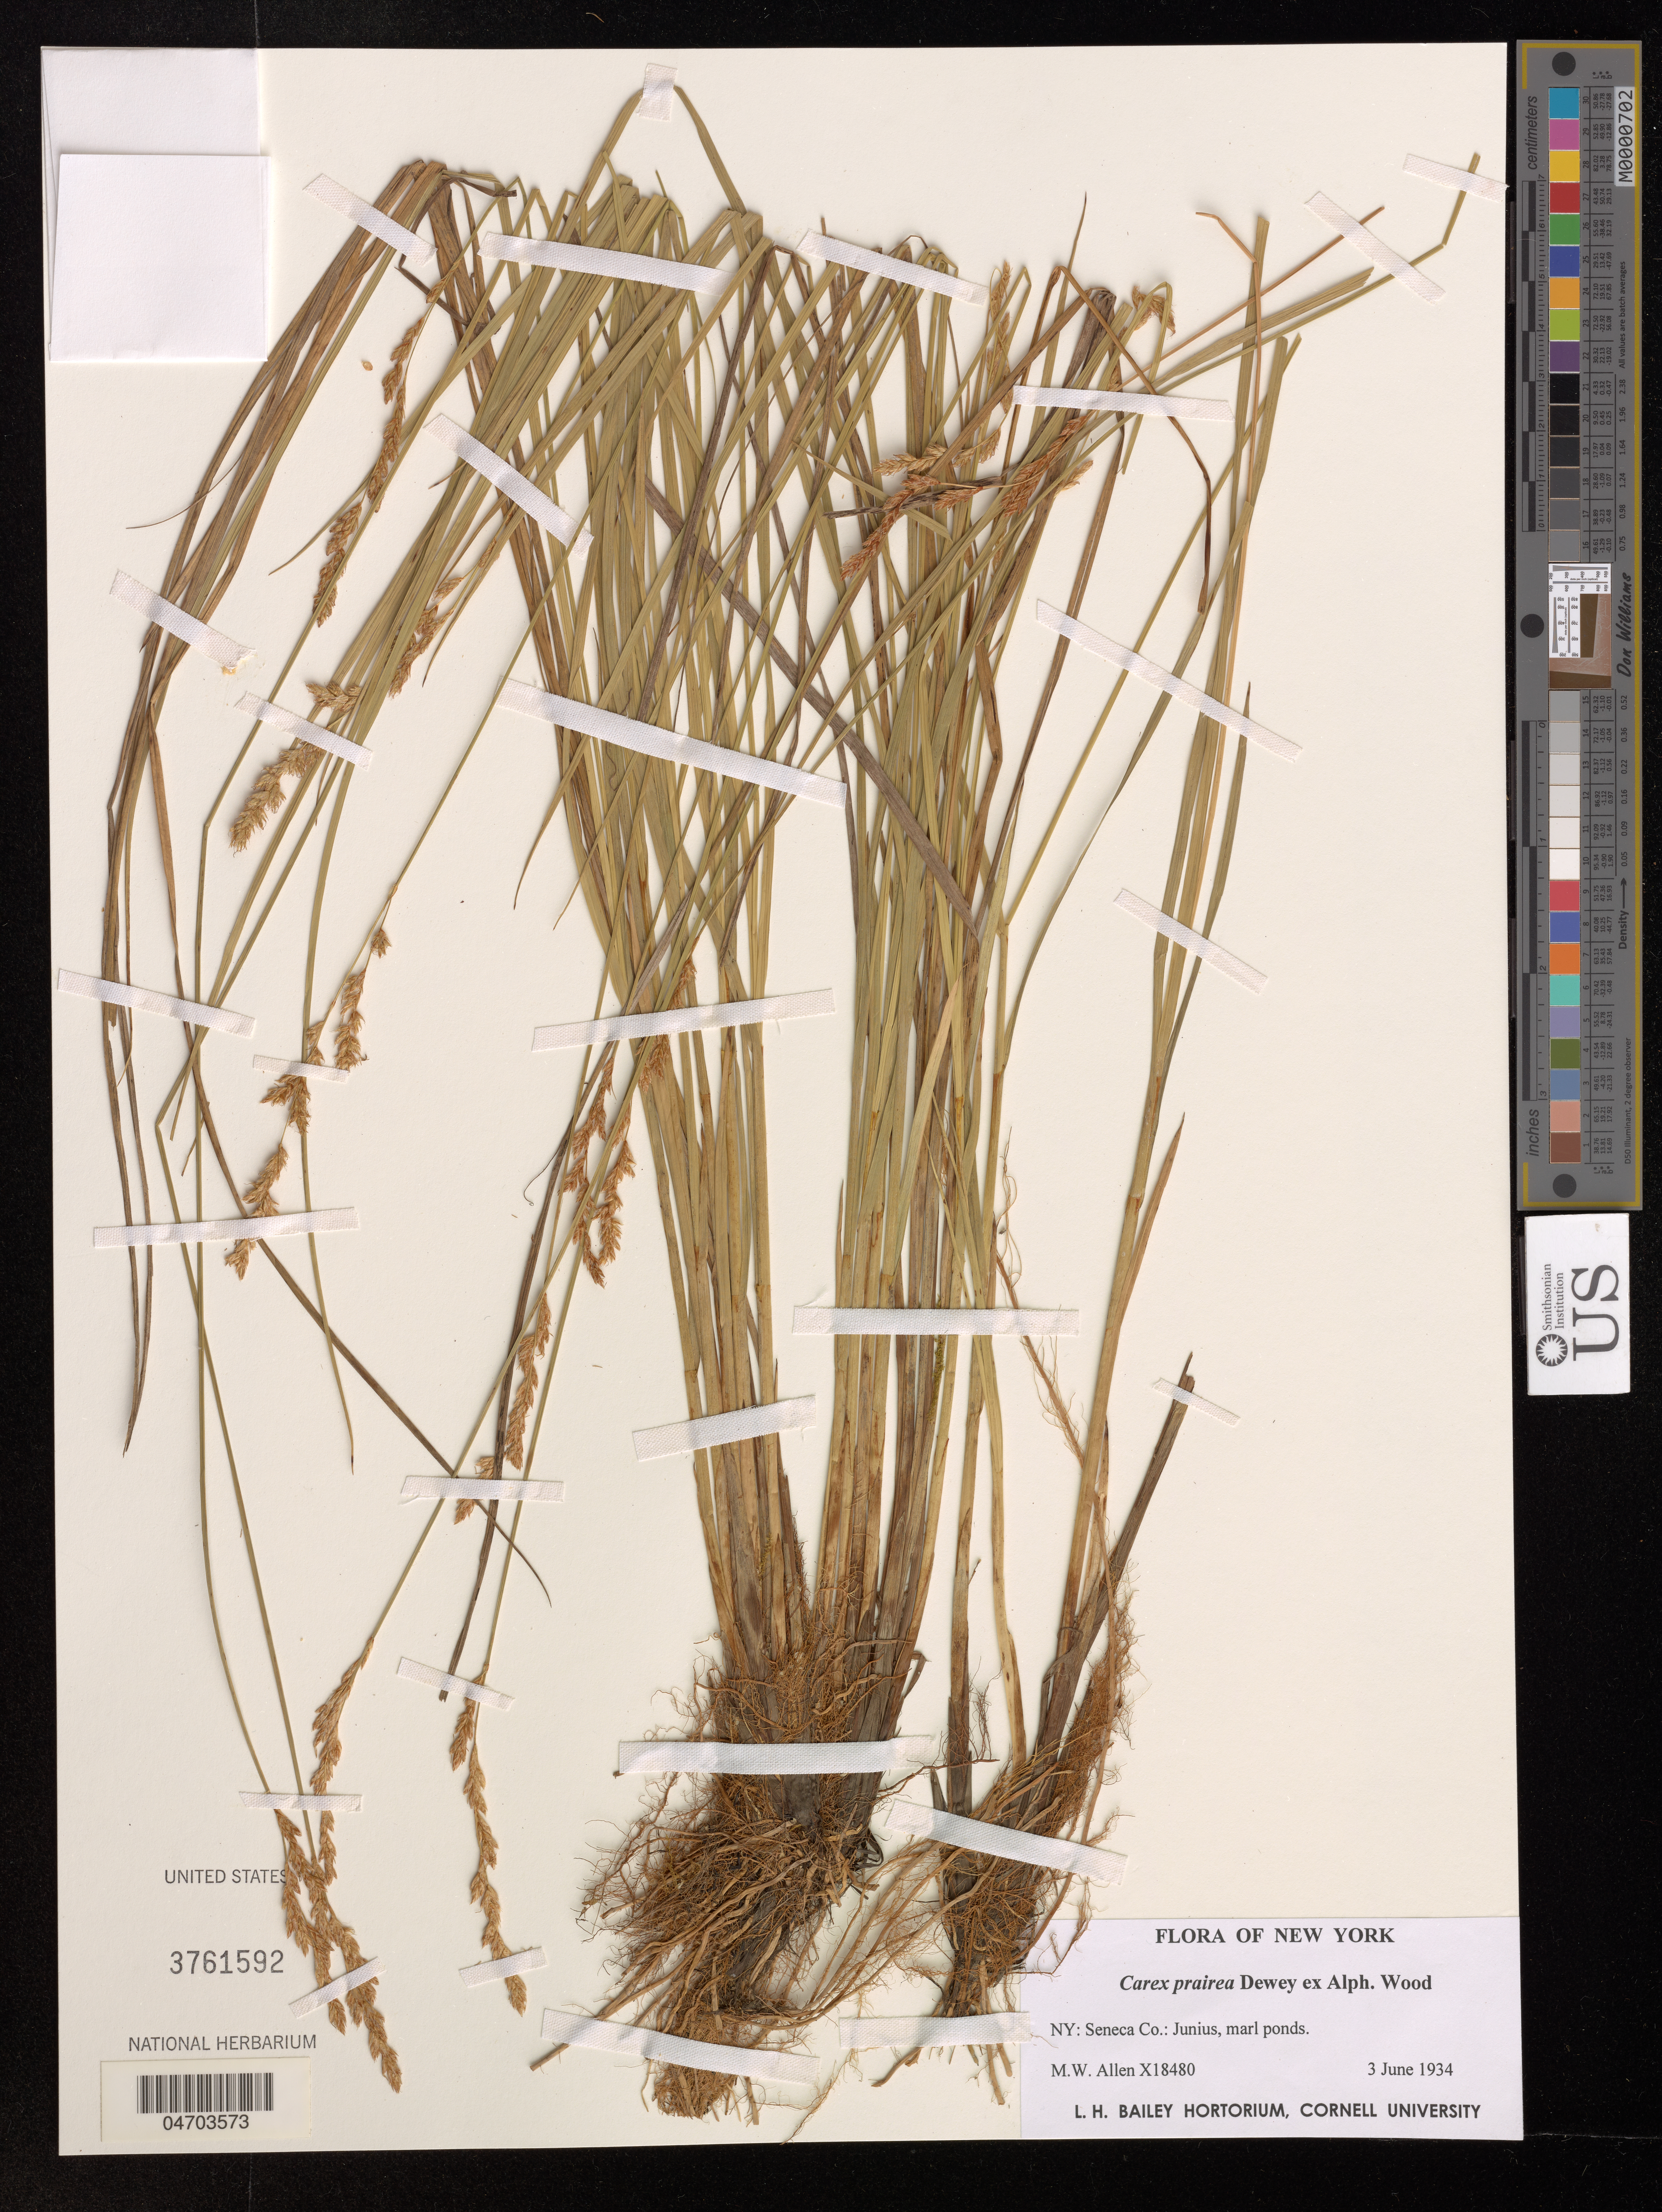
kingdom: Plantae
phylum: Tracheophyta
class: Liliopsida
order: Poales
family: Cyperaceae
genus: Carex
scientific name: Carex prairea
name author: Dewey ex Alph. Wood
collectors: M. Allen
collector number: X18480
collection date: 1934-06-03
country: United States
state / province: New York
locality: Seneca Co.: Junius, marl ponds.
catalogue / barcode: US 3761592